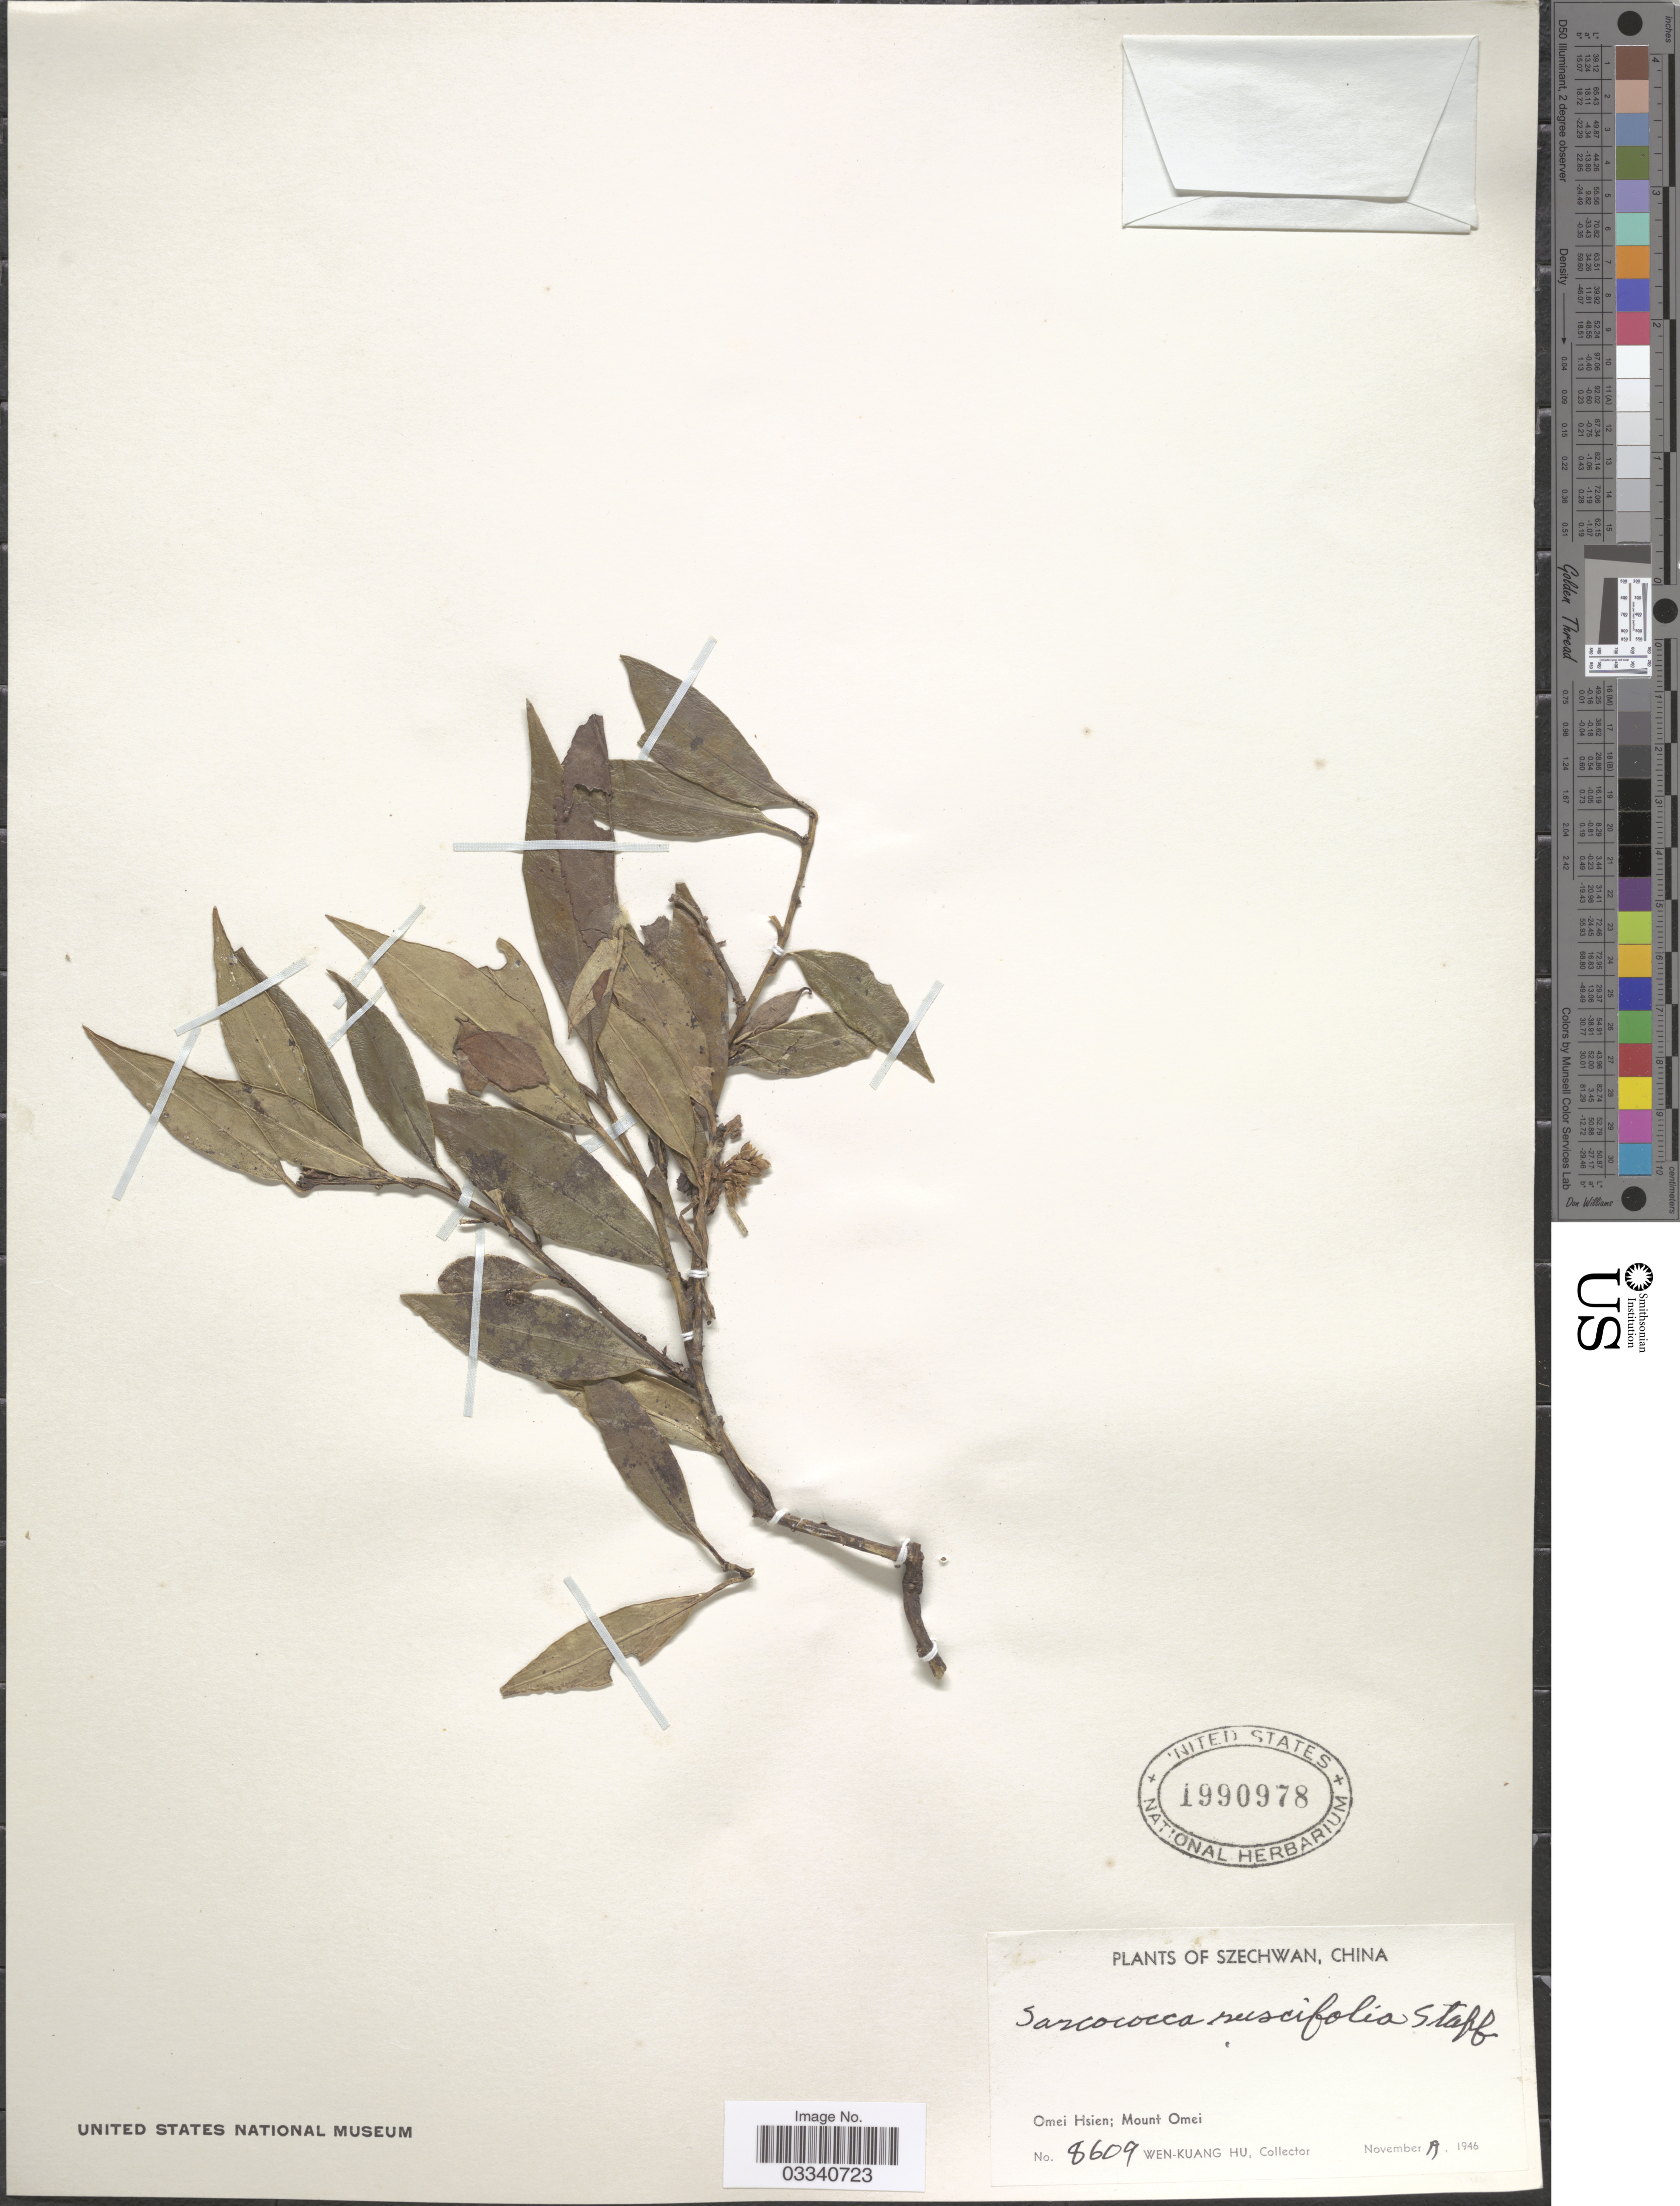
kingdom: Plantae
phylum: Tracheophyta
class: Magnoliopsida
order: Buxales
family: Buxaceae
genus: Sarcococca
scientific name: Sarcococca ruscifolia var. ruscifolia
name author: Stapf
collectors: W. K. Hu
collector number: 8609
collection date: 1946-11-19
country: China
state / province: Sichuan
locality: Szechwan. Omei Hsien; Mount Omei.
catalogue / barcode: US 1990978